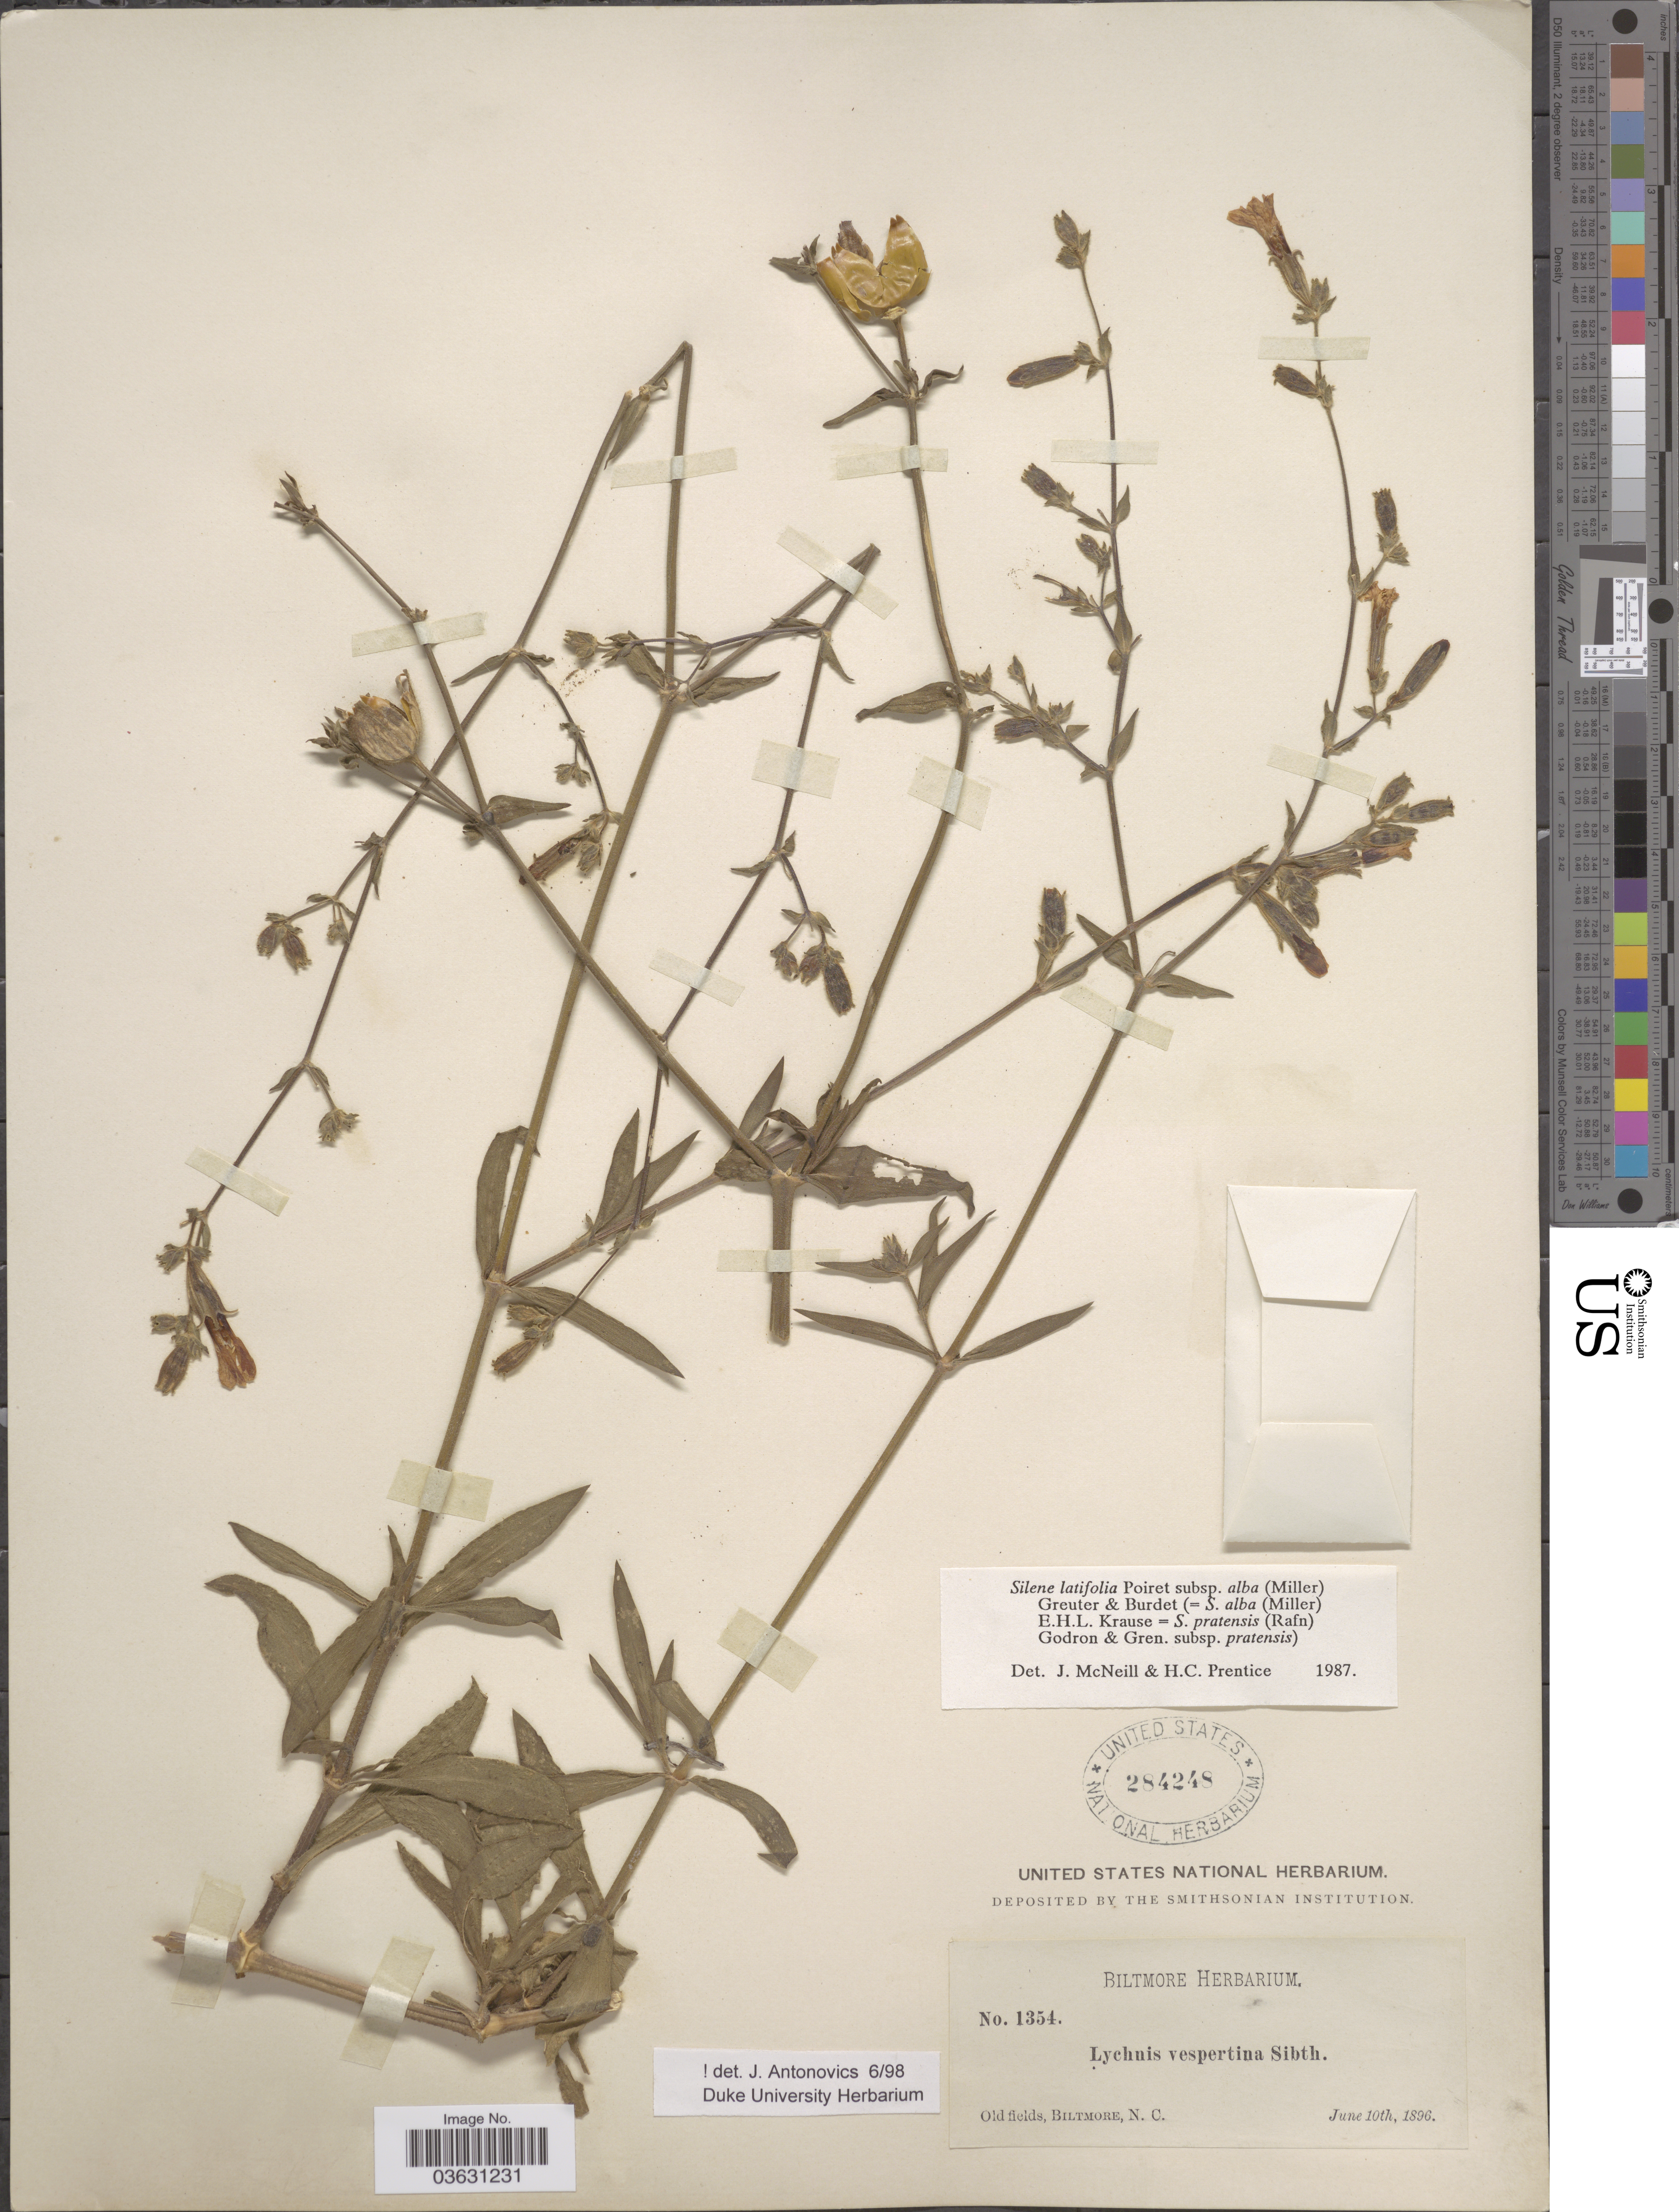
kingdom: Plantae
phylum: Tracheophyta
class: Magnoliopsida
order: Caryophyllales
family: Caryophyllaceae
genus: Silene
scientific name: Silene latifolia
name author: Poir.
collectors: ex herb. Biltmore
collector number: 1354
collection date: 1896-06-10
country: United States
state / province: North Carolina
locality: Old fields, Biltmore.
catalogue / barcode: US 284248